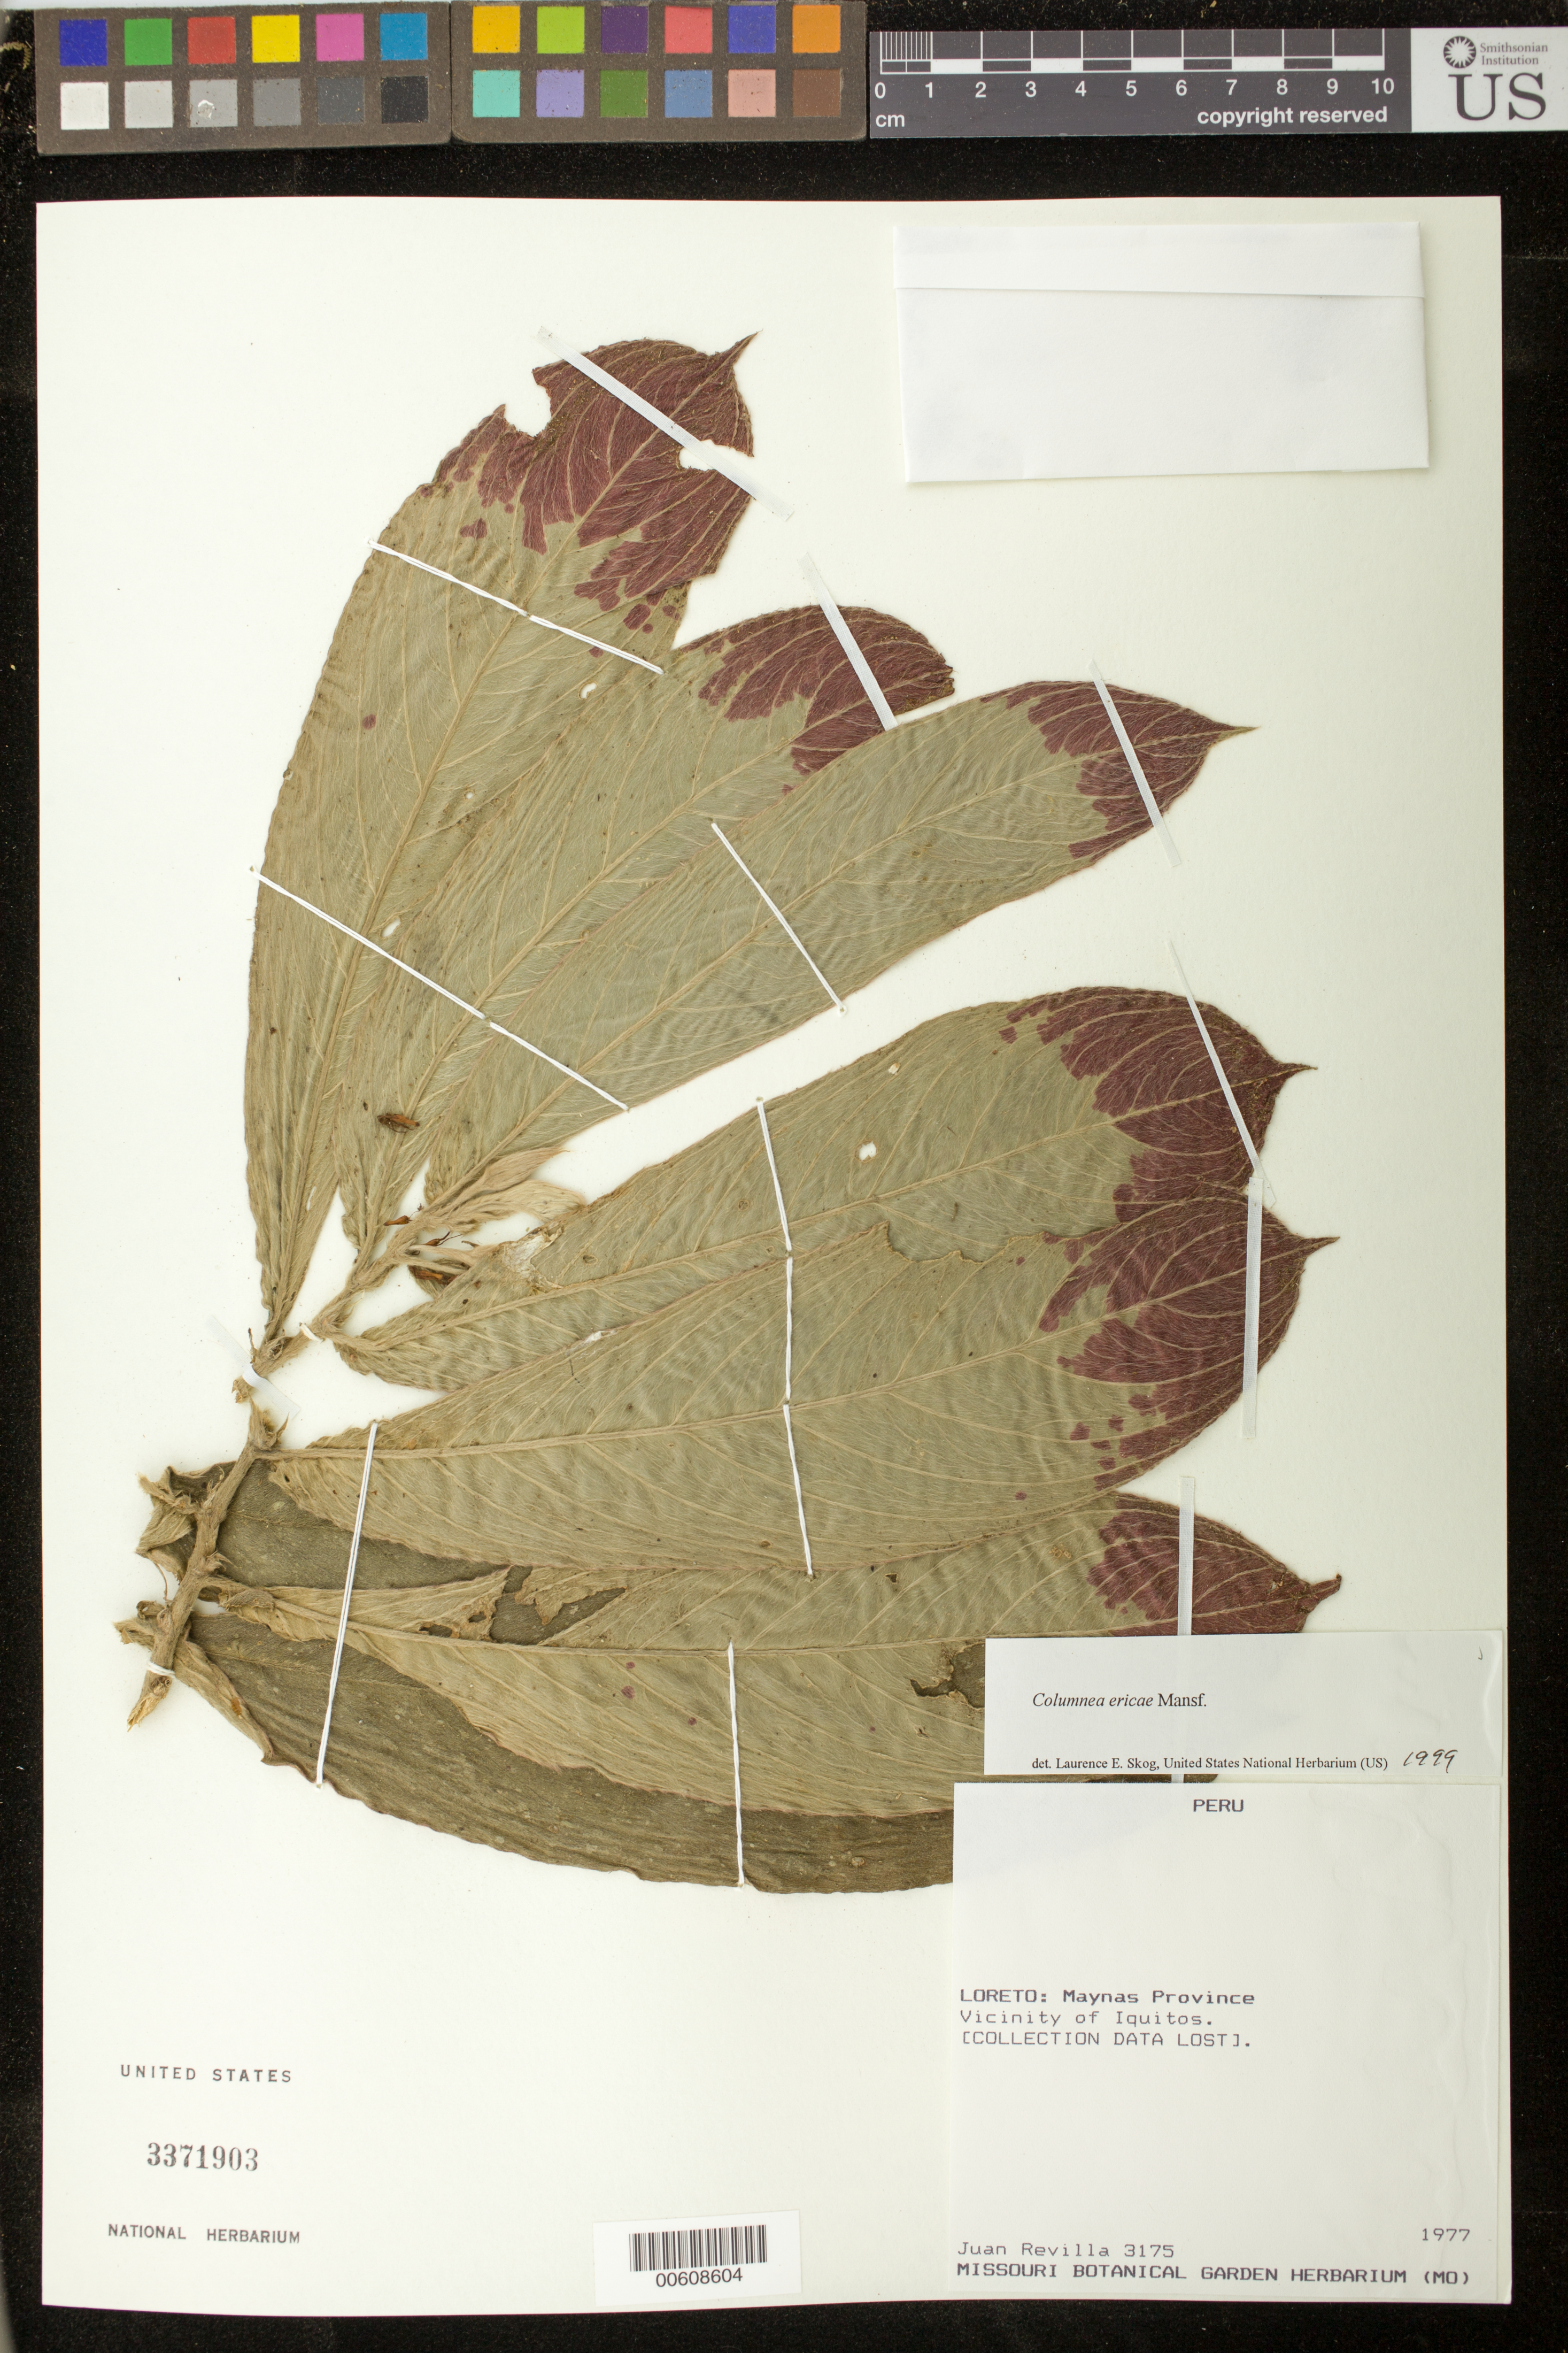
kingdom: Plantae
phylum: Tracheophyta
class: Magnoliopsida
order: Lamiales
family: Gesneriaceae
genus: Columnea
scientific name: Columnea ericae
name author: Mansf.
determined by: Skog, Laurence E.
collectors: J. Revilla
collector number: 3175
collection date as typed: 1977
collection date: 1977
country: Peru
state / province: Loreto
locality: Prov. Maynas; vicinity of Iquitos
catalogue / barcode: US 3371903